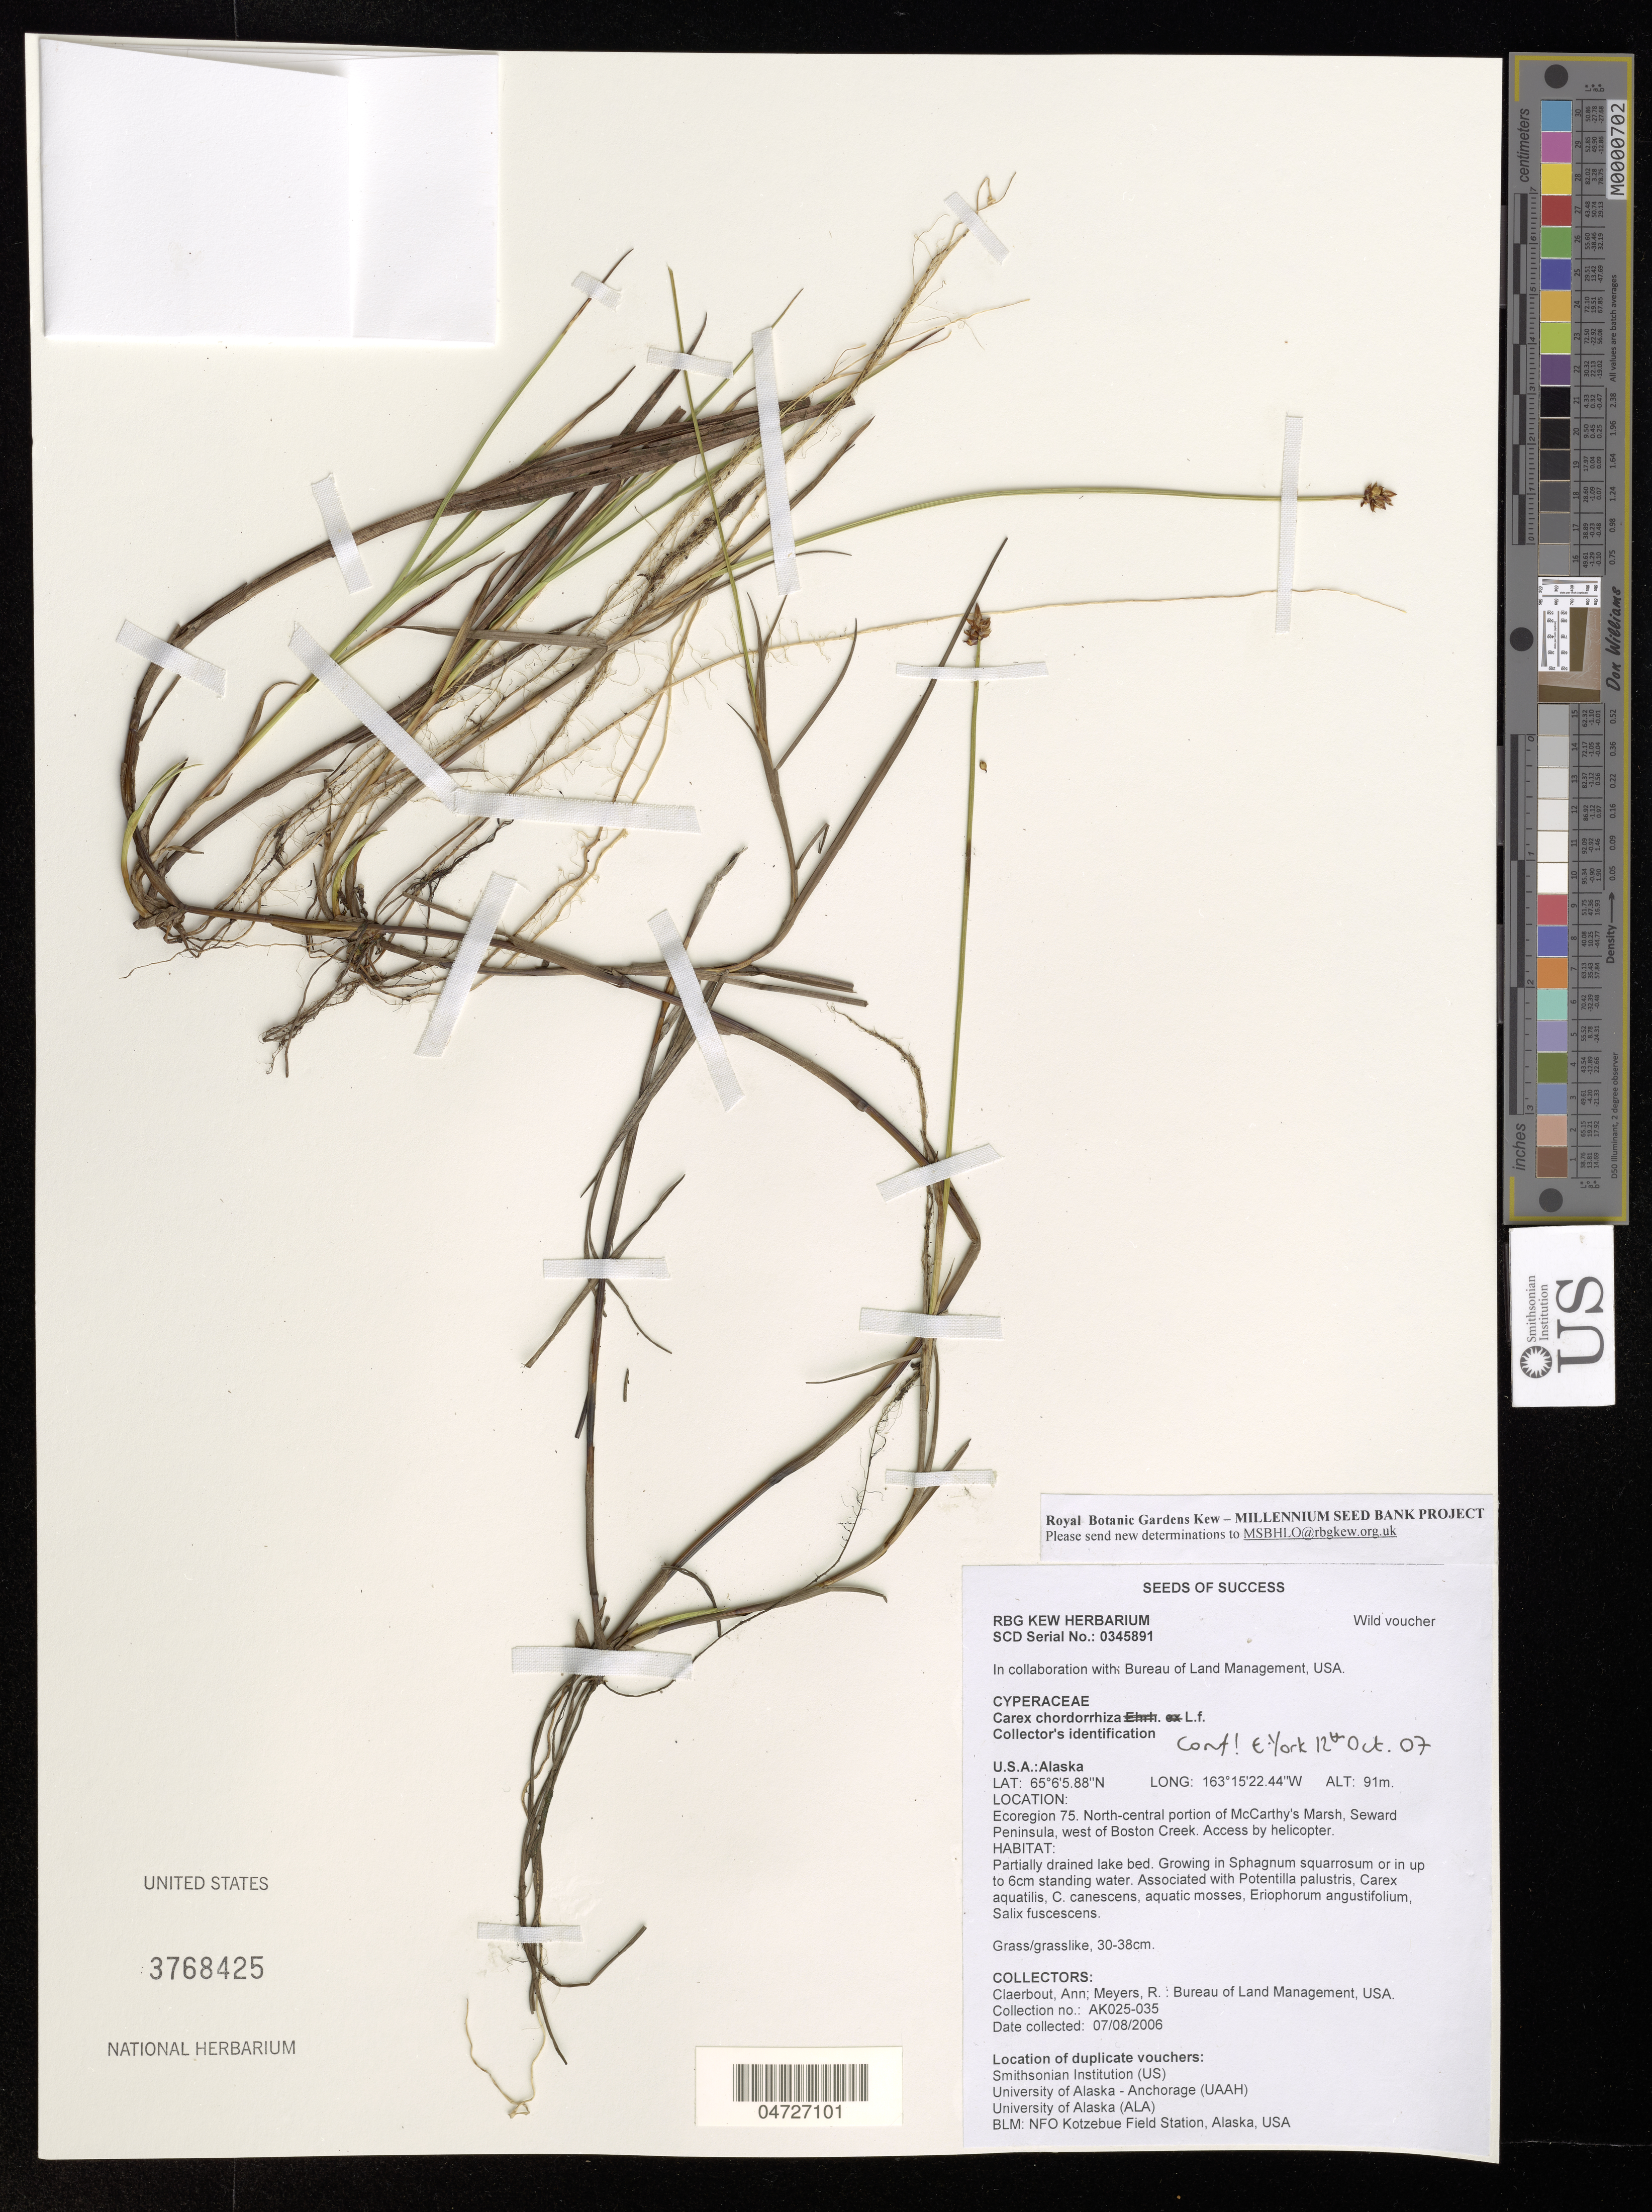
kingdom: Plantae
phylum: Tracheophyta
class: Liliopsida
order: Poales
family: Cyperaceae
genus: Carex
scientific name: Carex chordorrhiza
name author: L. f.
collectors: A. Claerbout & R. Meyers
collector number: AK025-035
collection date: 2006-08-07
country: United States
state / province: Alaska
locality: Ecoregion 75. North-central portion of McCarthy's Marsh, Seward Peninsula, west of Boston Creek. Access by helicopter.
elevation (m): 91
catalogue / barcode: US 3768425